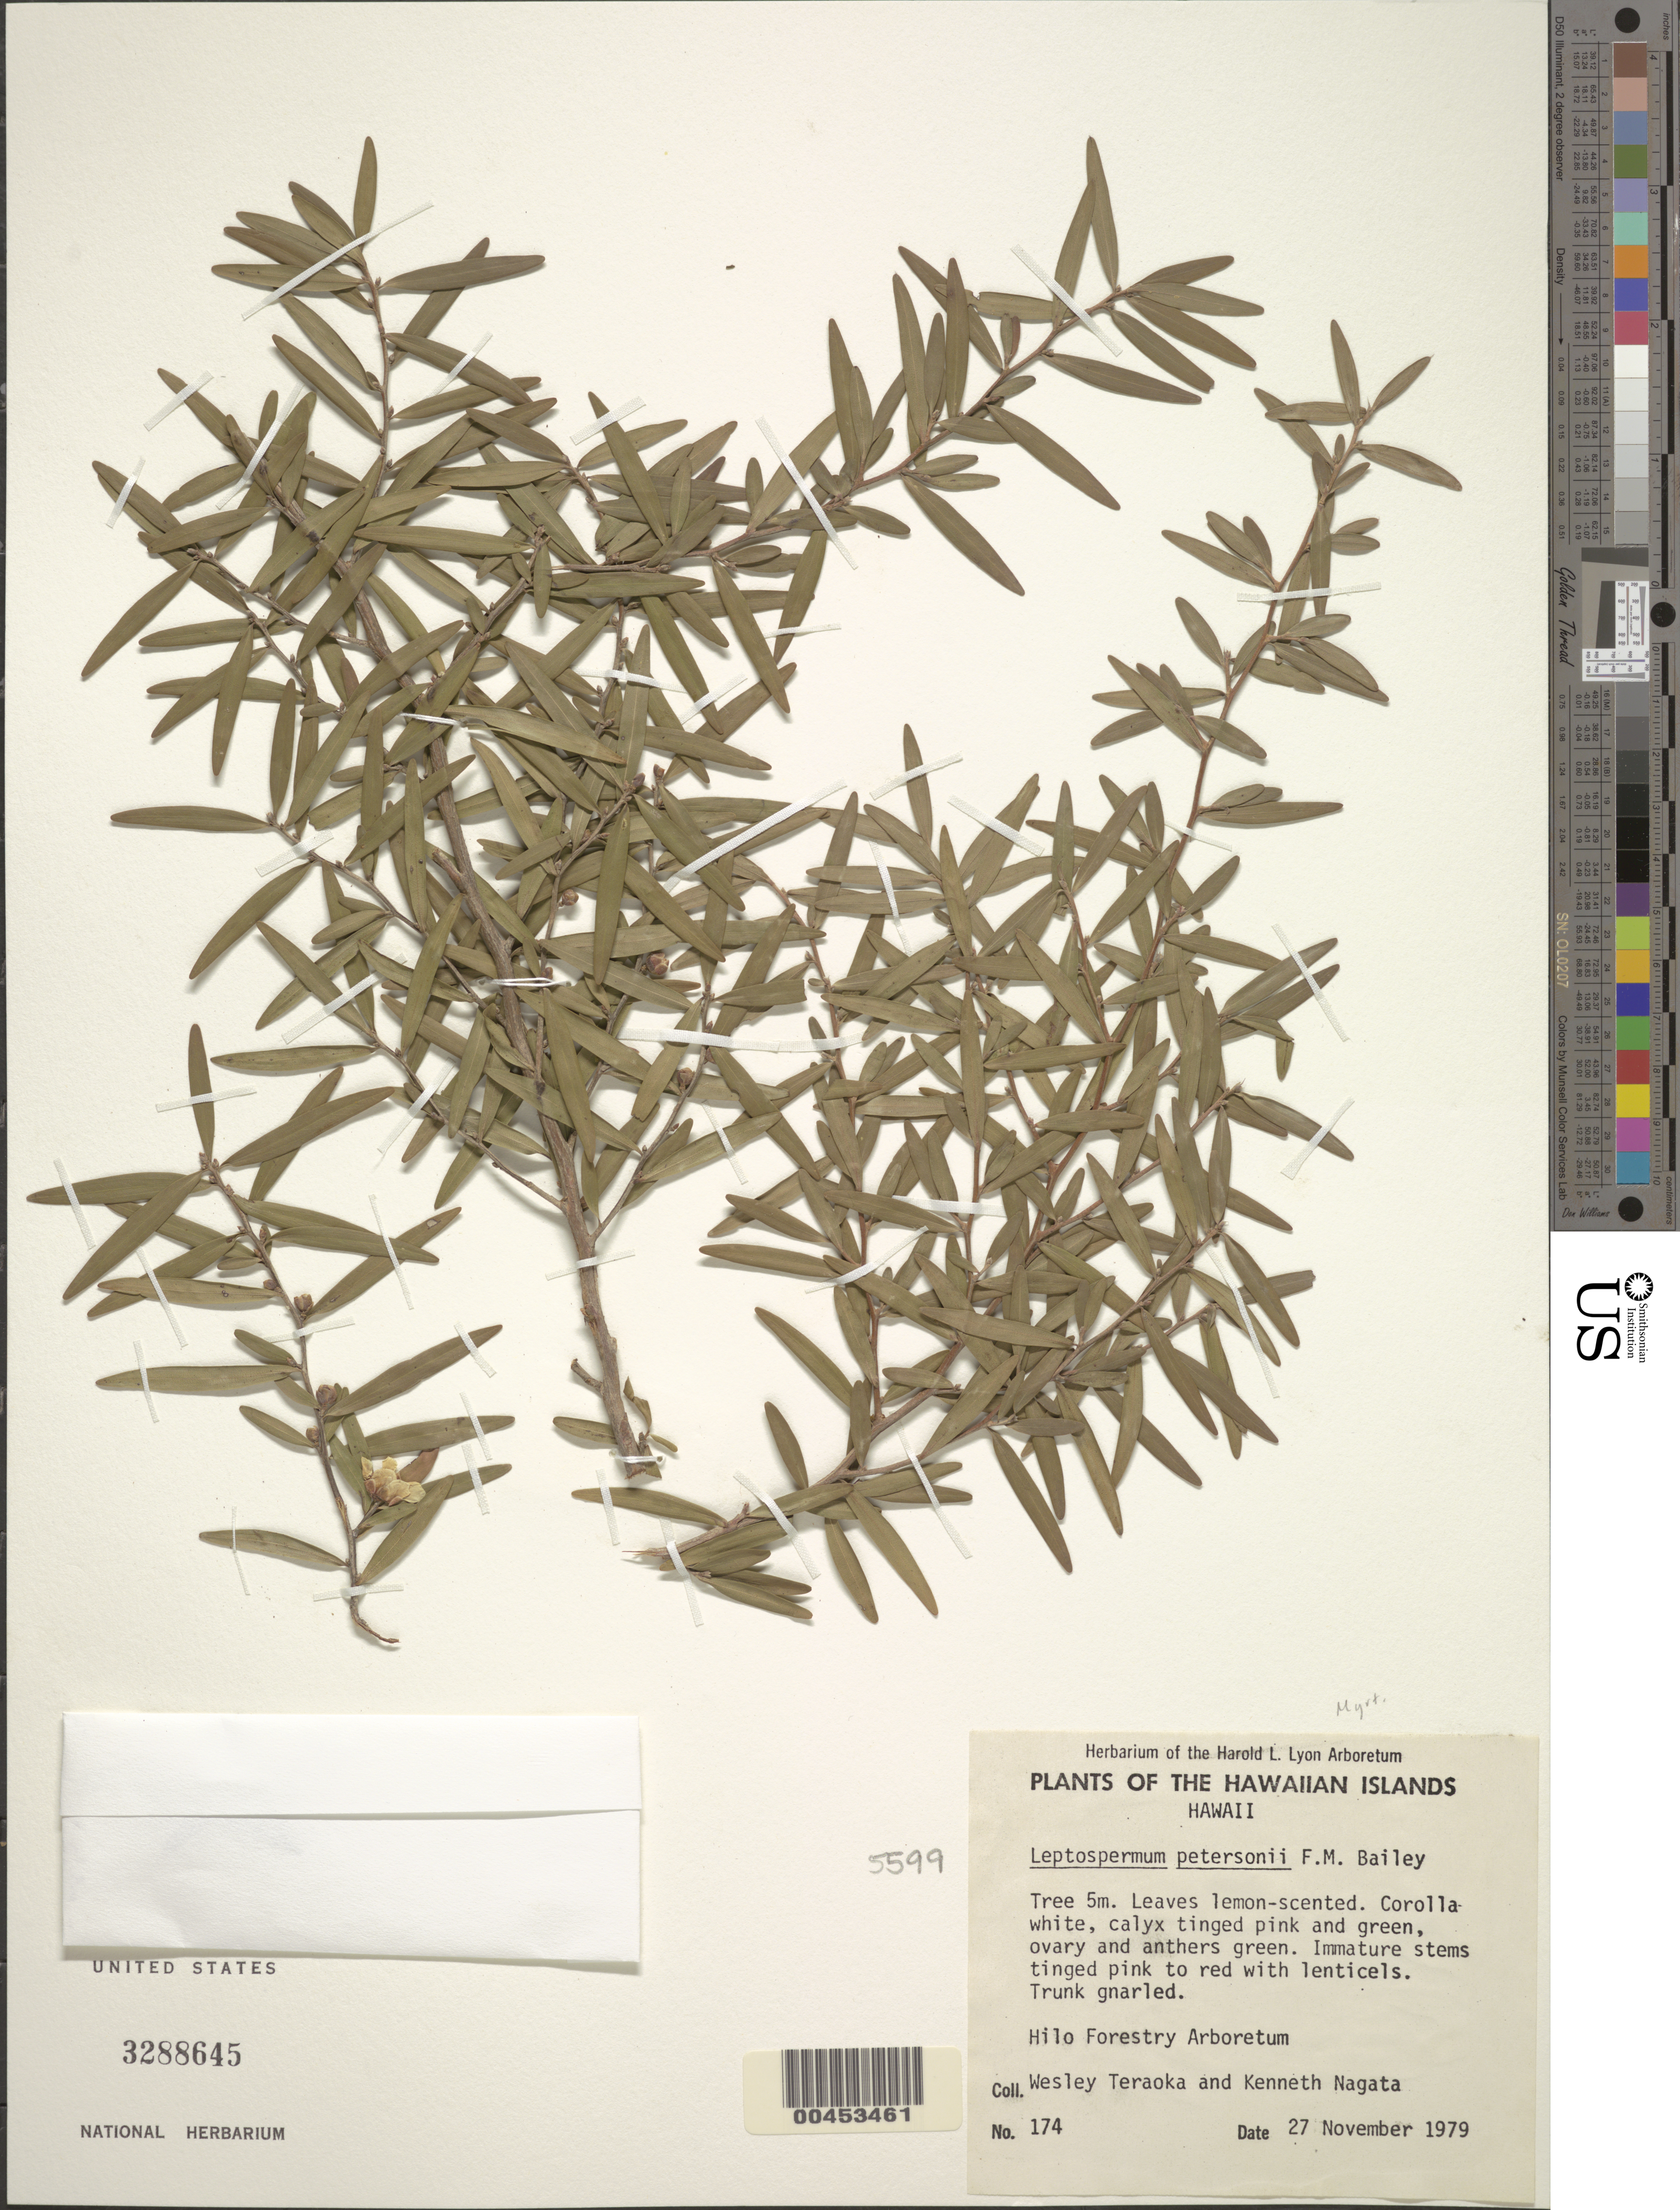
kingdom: Plantae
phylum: Tracheophyta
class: Magnoliopsida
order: Myrtales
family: Myrtaceae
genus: Leptospermum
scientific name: Leptospermum petersonii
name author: F.M. Bailey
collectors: W. Teraoka & K. Nagata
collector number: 174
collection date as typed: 27 Nov 1979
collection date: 1979-11-27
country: United States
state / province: Hawaii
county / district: Hawaii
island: Hawaii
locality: Hilo Forestry Arboretum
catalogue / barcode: US 3288645